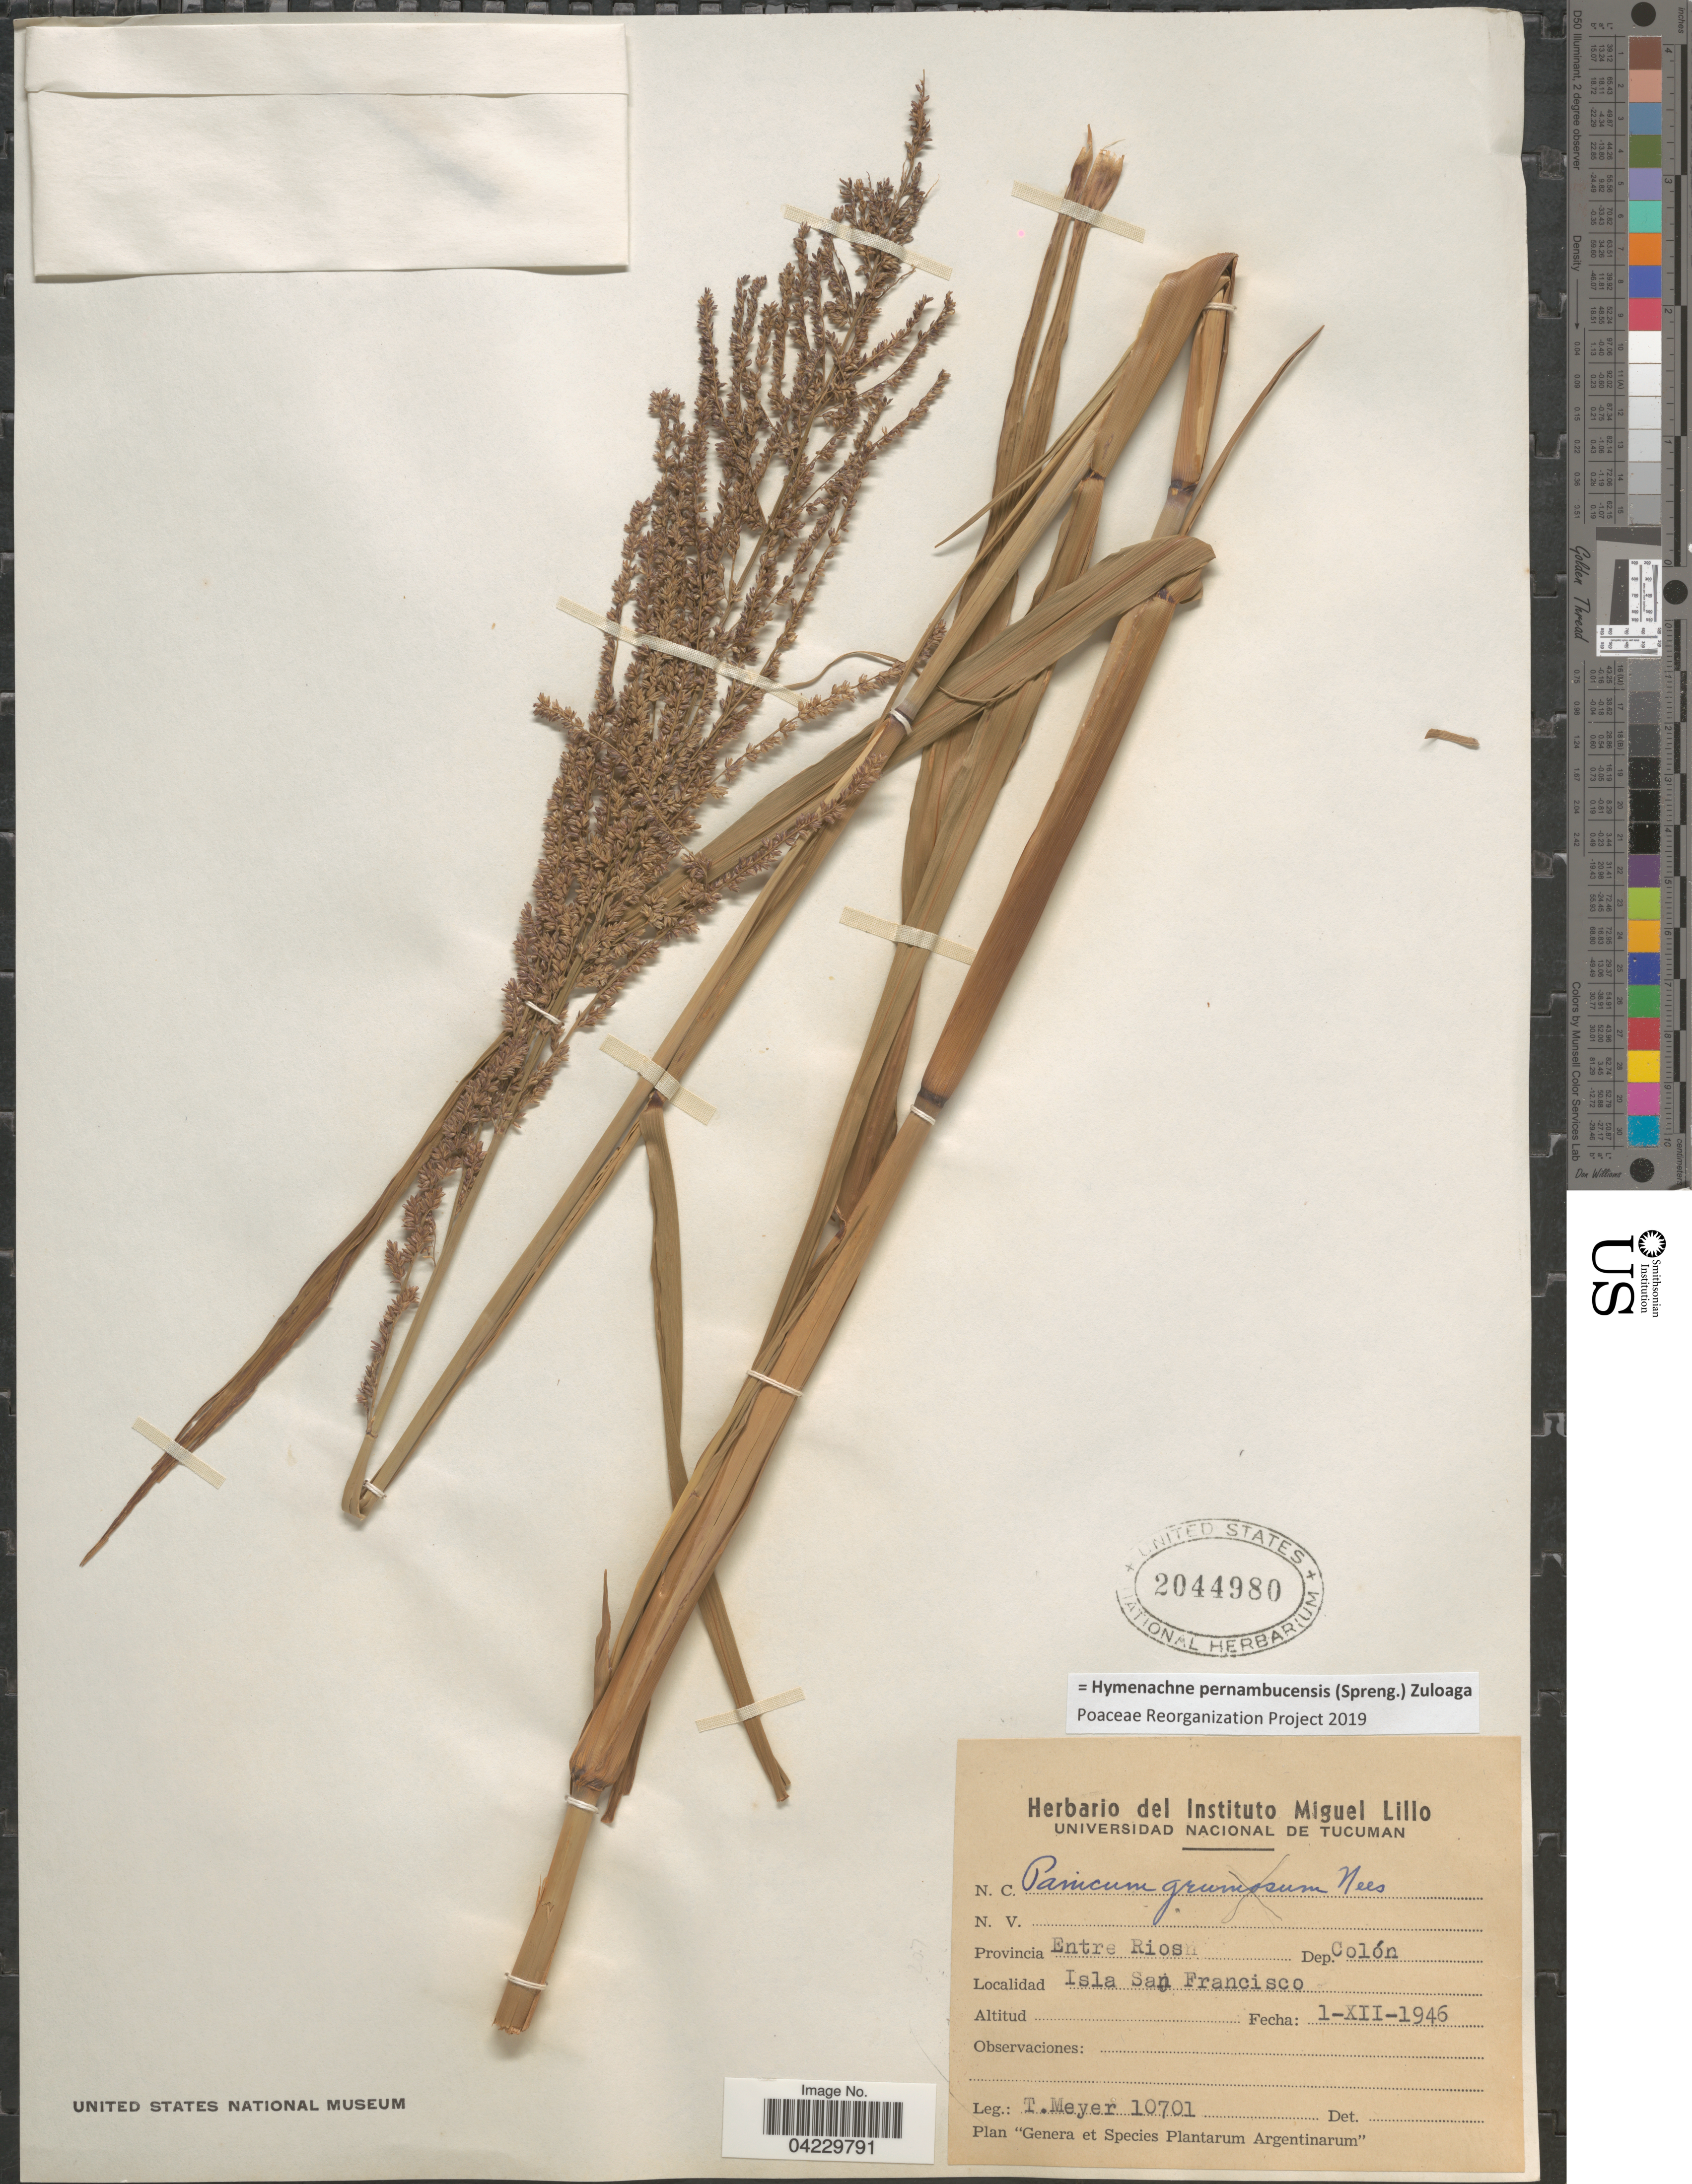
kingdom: Plantae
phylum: Tracheophyta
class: Liliopsida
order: Poales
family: Poaceae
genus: Hymenachne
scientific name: Hymenachne pernambucensis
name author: (Spreng.) Zuloaga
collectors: T. Meyer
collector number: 10701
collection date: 1946-12-01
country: Argentina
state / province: Entre Rios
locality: Dep. Colón. Isla San Francisco.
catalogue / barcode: US 2044980